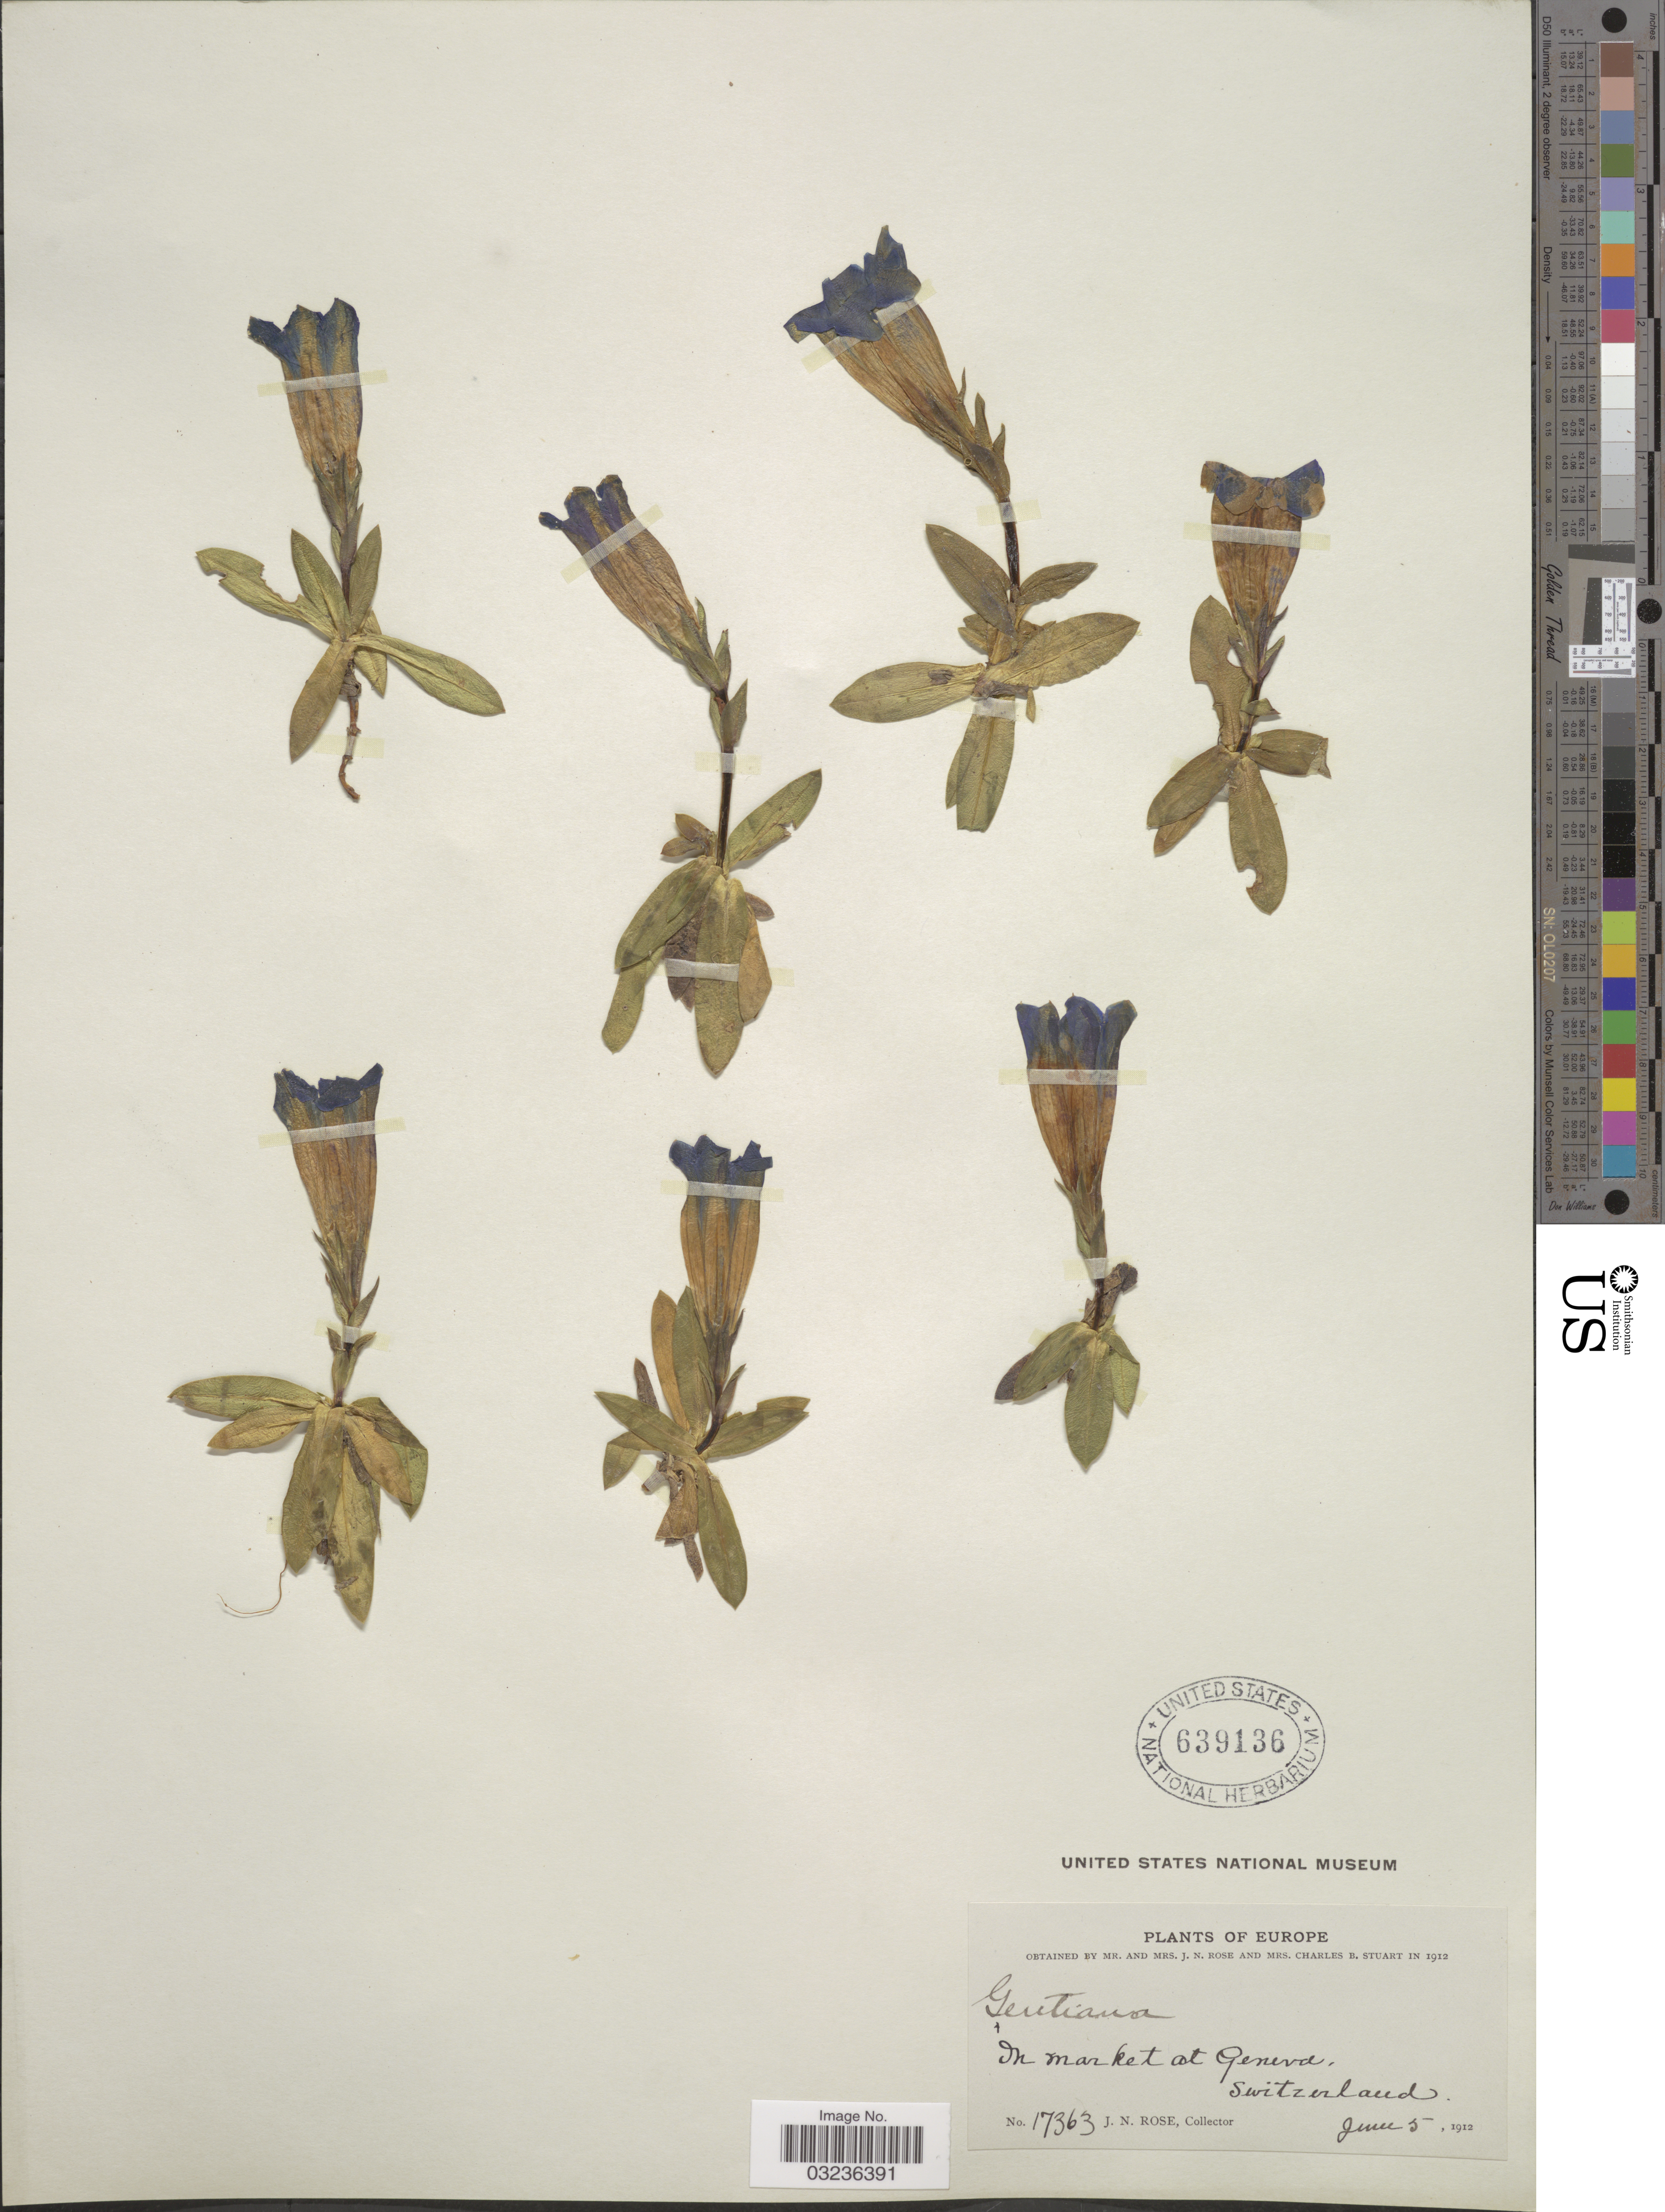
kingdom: Plantae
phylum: Tracheophyta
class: Magnoliopsida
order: Gentianales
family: Gentianaceae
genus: Gentiana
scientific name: Gentiana sp.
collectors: J. N. Rose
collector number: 17363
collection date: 1912-06-05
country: Switzerland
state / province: Genève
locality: In market at Geneva.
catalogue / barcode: US 639136